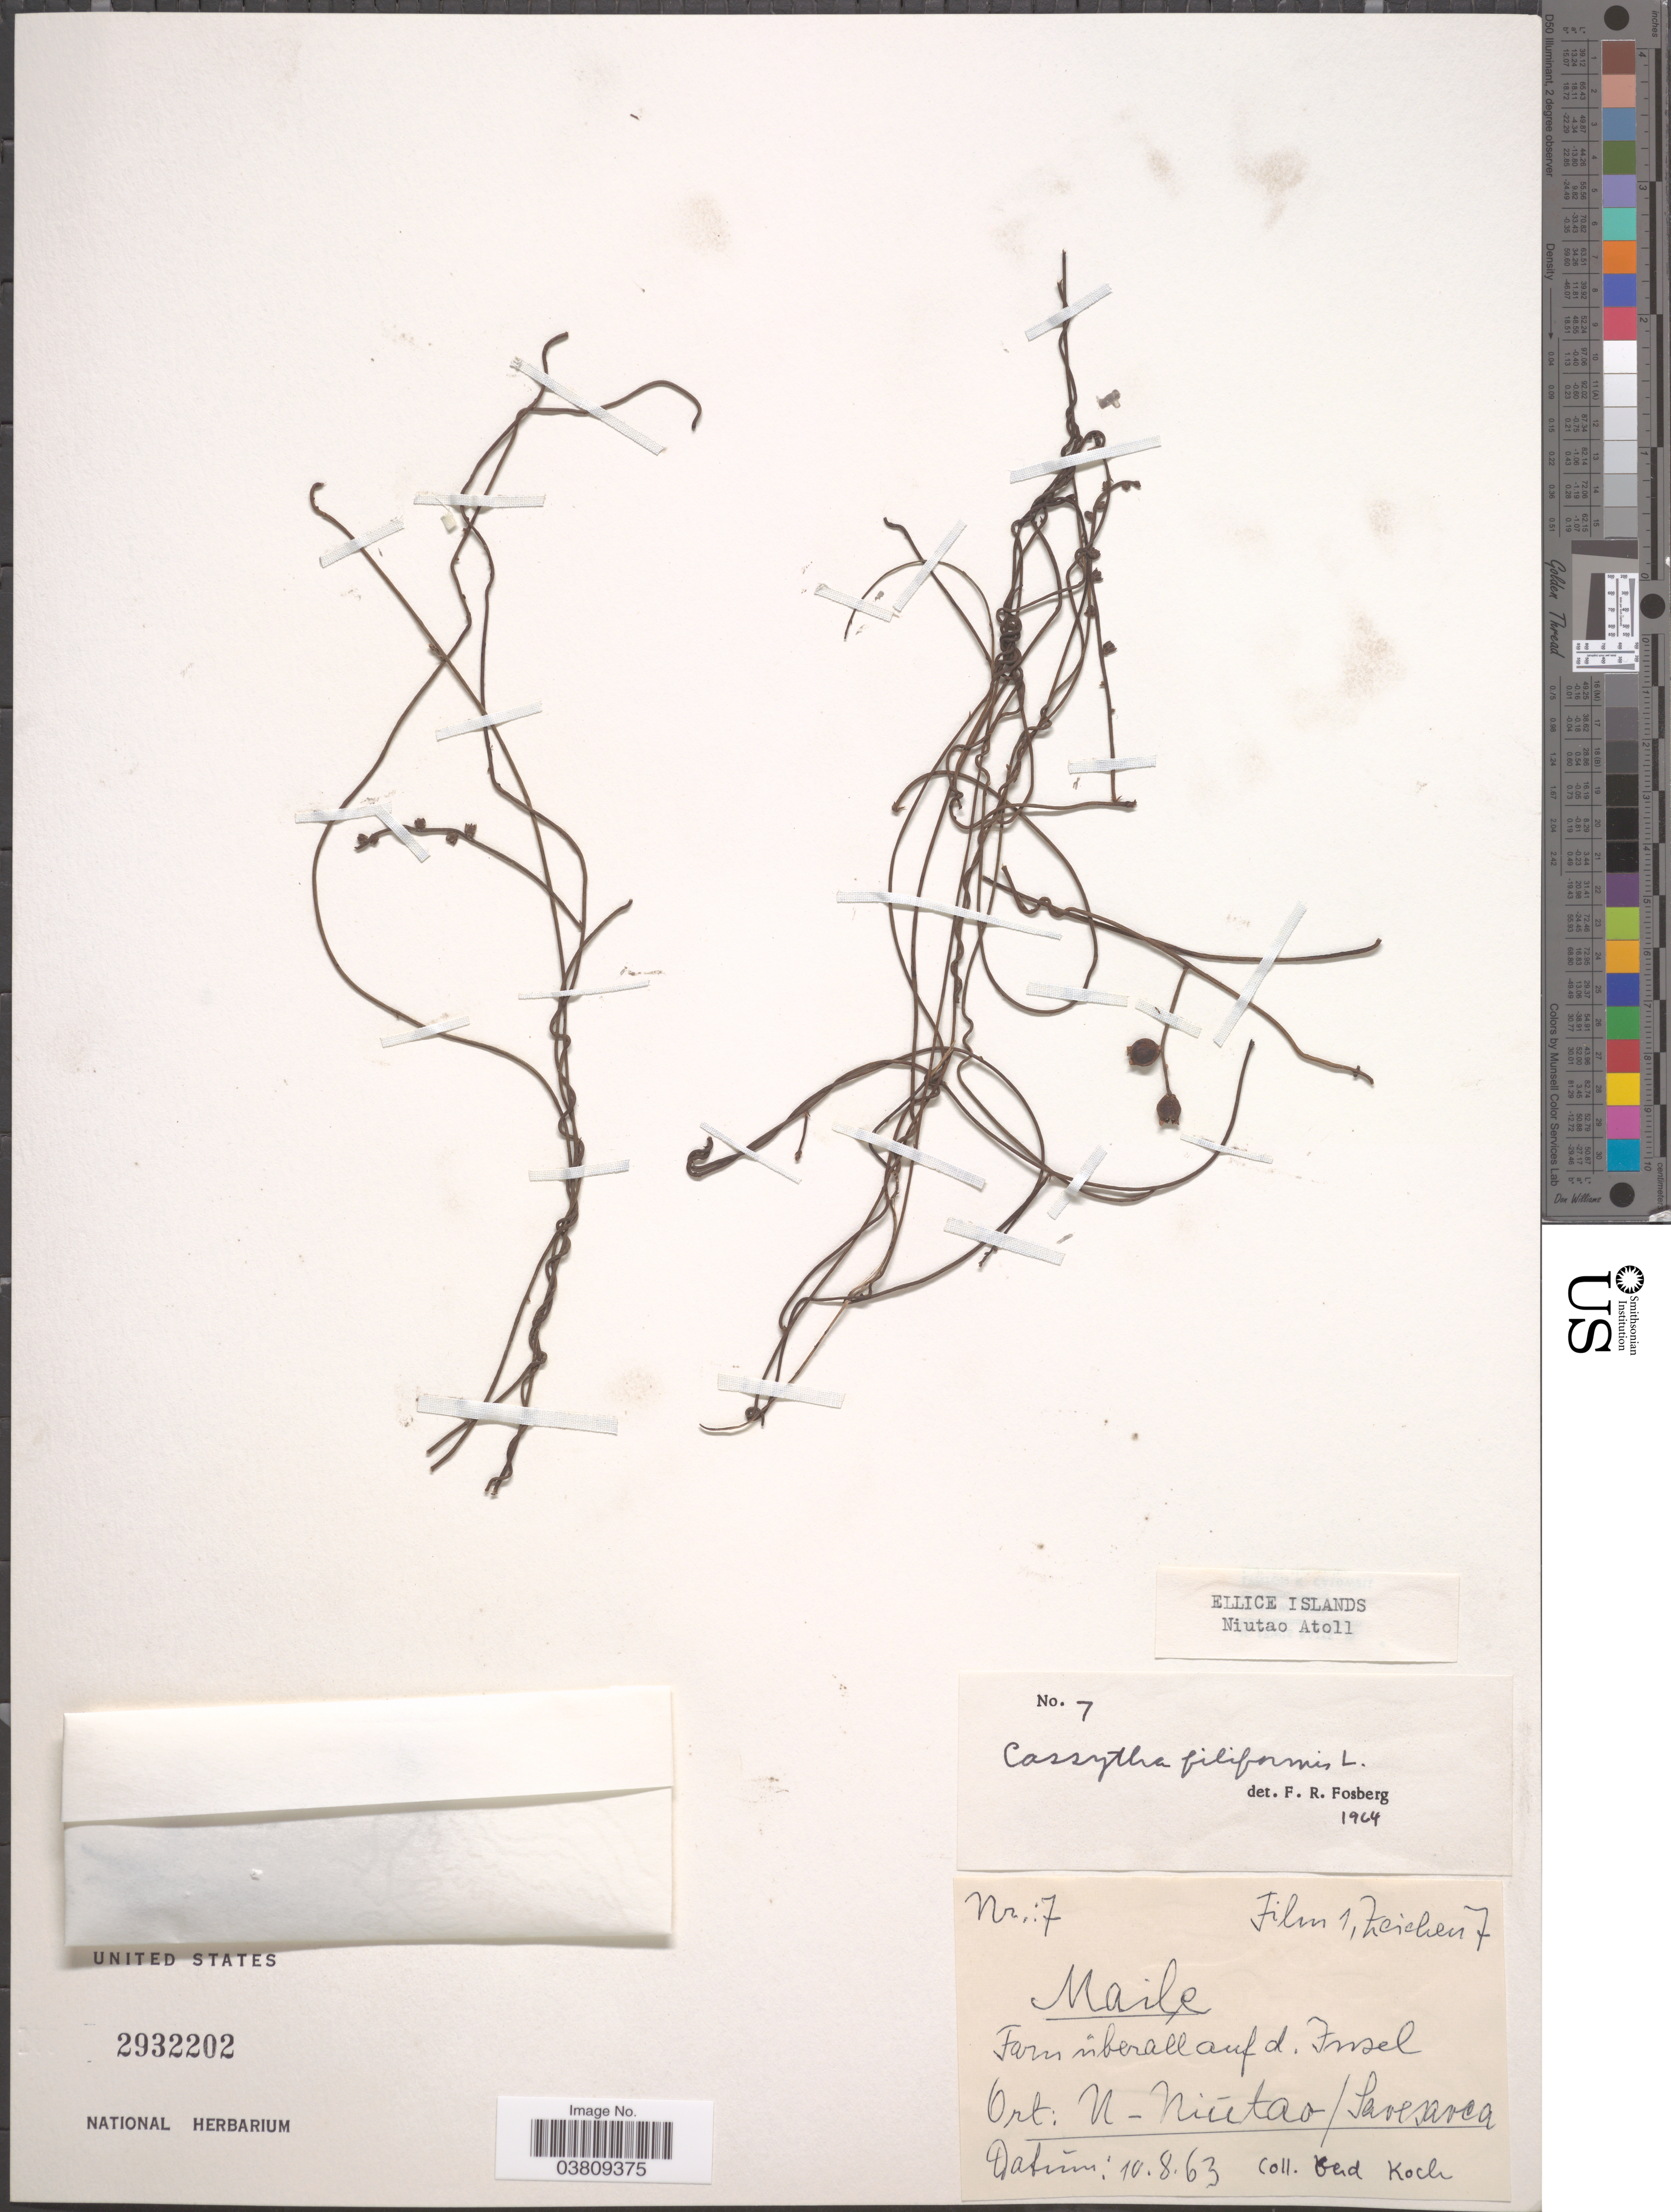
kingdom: Plantae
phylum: Tracheophyta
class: Magnoliopsida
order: Laurales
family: Lauraceae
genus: Cassytha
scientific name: Cassytha filiformis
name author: L.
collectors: G. Koch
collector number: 7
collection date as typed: Transcribed d/m/y: 10/8/63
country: Tuvalu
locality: N-Niūtao/Saoesaoca. [interpreted]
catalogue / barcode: US 2932202